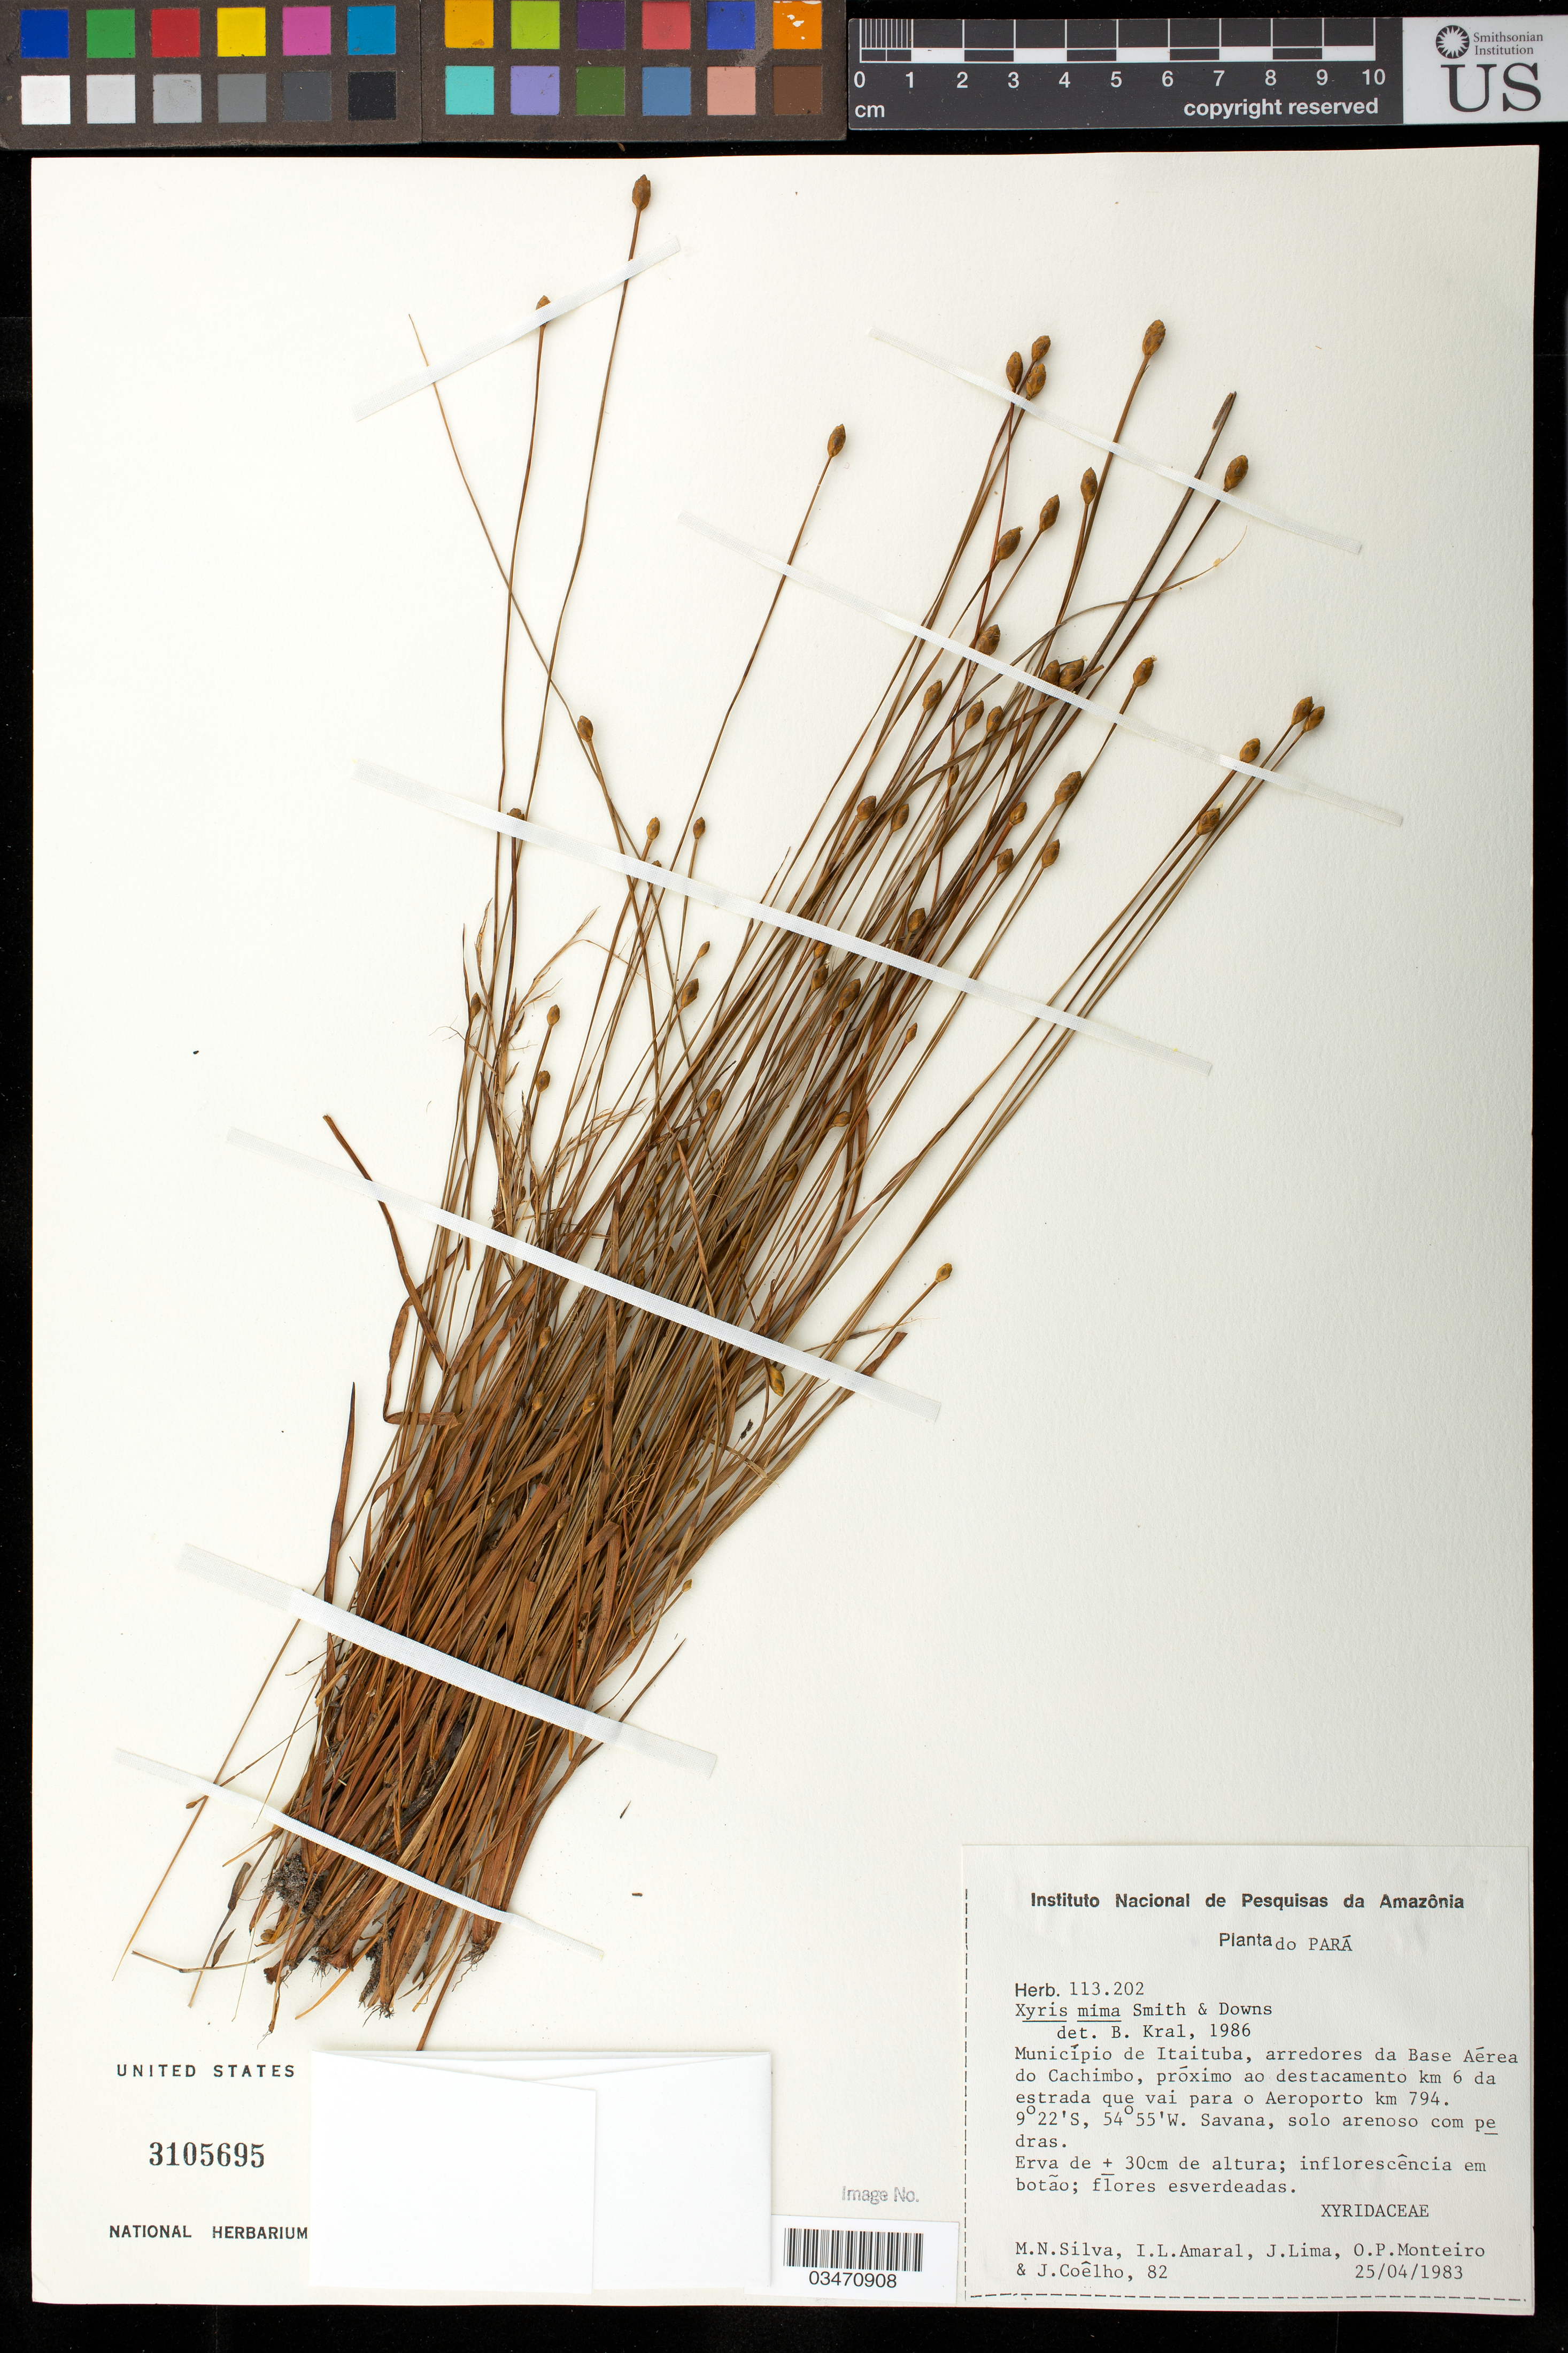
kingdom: Plantae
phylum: Tracheophyta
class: Liliopsida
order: Poales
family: Xyridaceae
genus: Xyris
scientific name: Xyris mima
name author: L.B. Sm. & Downs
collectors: M. Silva, I. L. Amaral, J. De Lima, O. P. Monteiro & J. Coêlho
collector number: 82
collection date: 1983-04-25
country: Brazil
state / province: Pará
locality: Municipio de Itaituba, arredores da Base Aerea do Cachimbo, proximo ao destacamento km 6 da estrada que vai para o Aeroporto km 794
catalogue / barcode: US 3105695